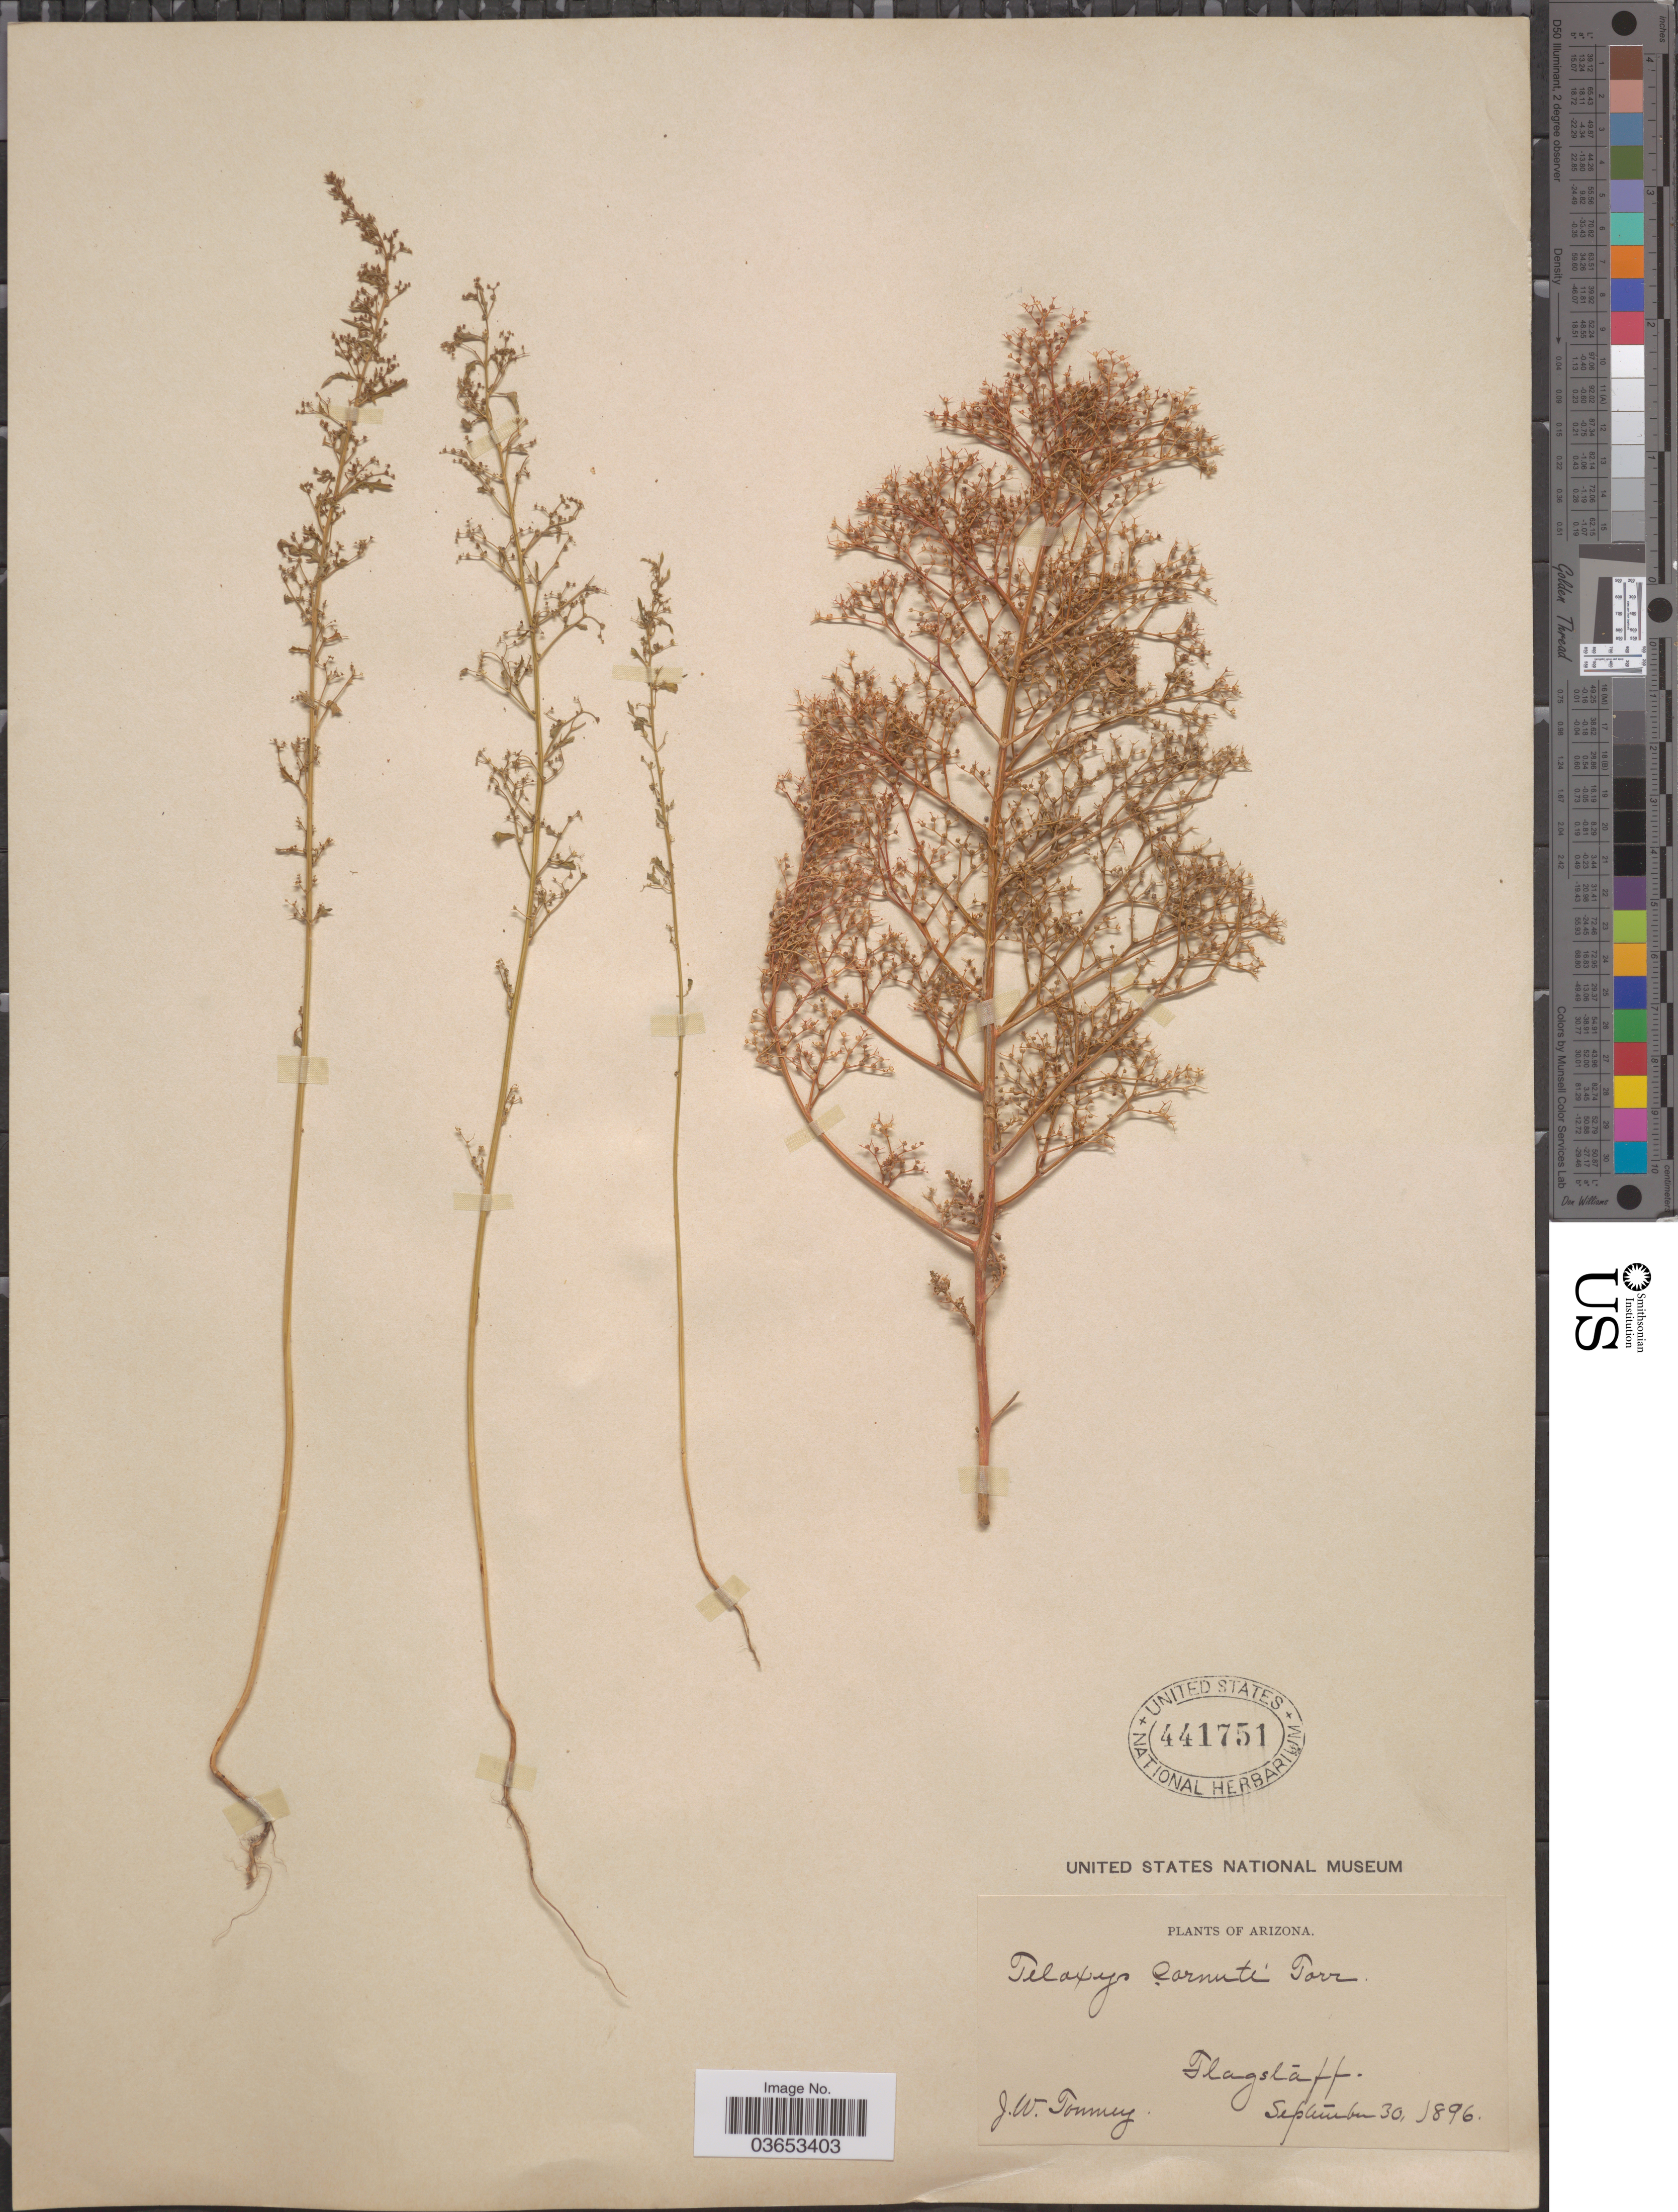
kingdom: Plantae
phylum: Tracheophyta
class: Magnoliopsida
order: Caryophyllales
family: Amaranthaceae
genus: Chenopodium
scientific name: Chenopodium incisum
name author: Poir.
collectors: J. W. Toumey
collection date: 1896-09-30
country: United States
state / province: Arizona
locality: Flagstaff.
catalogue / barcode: US 441751